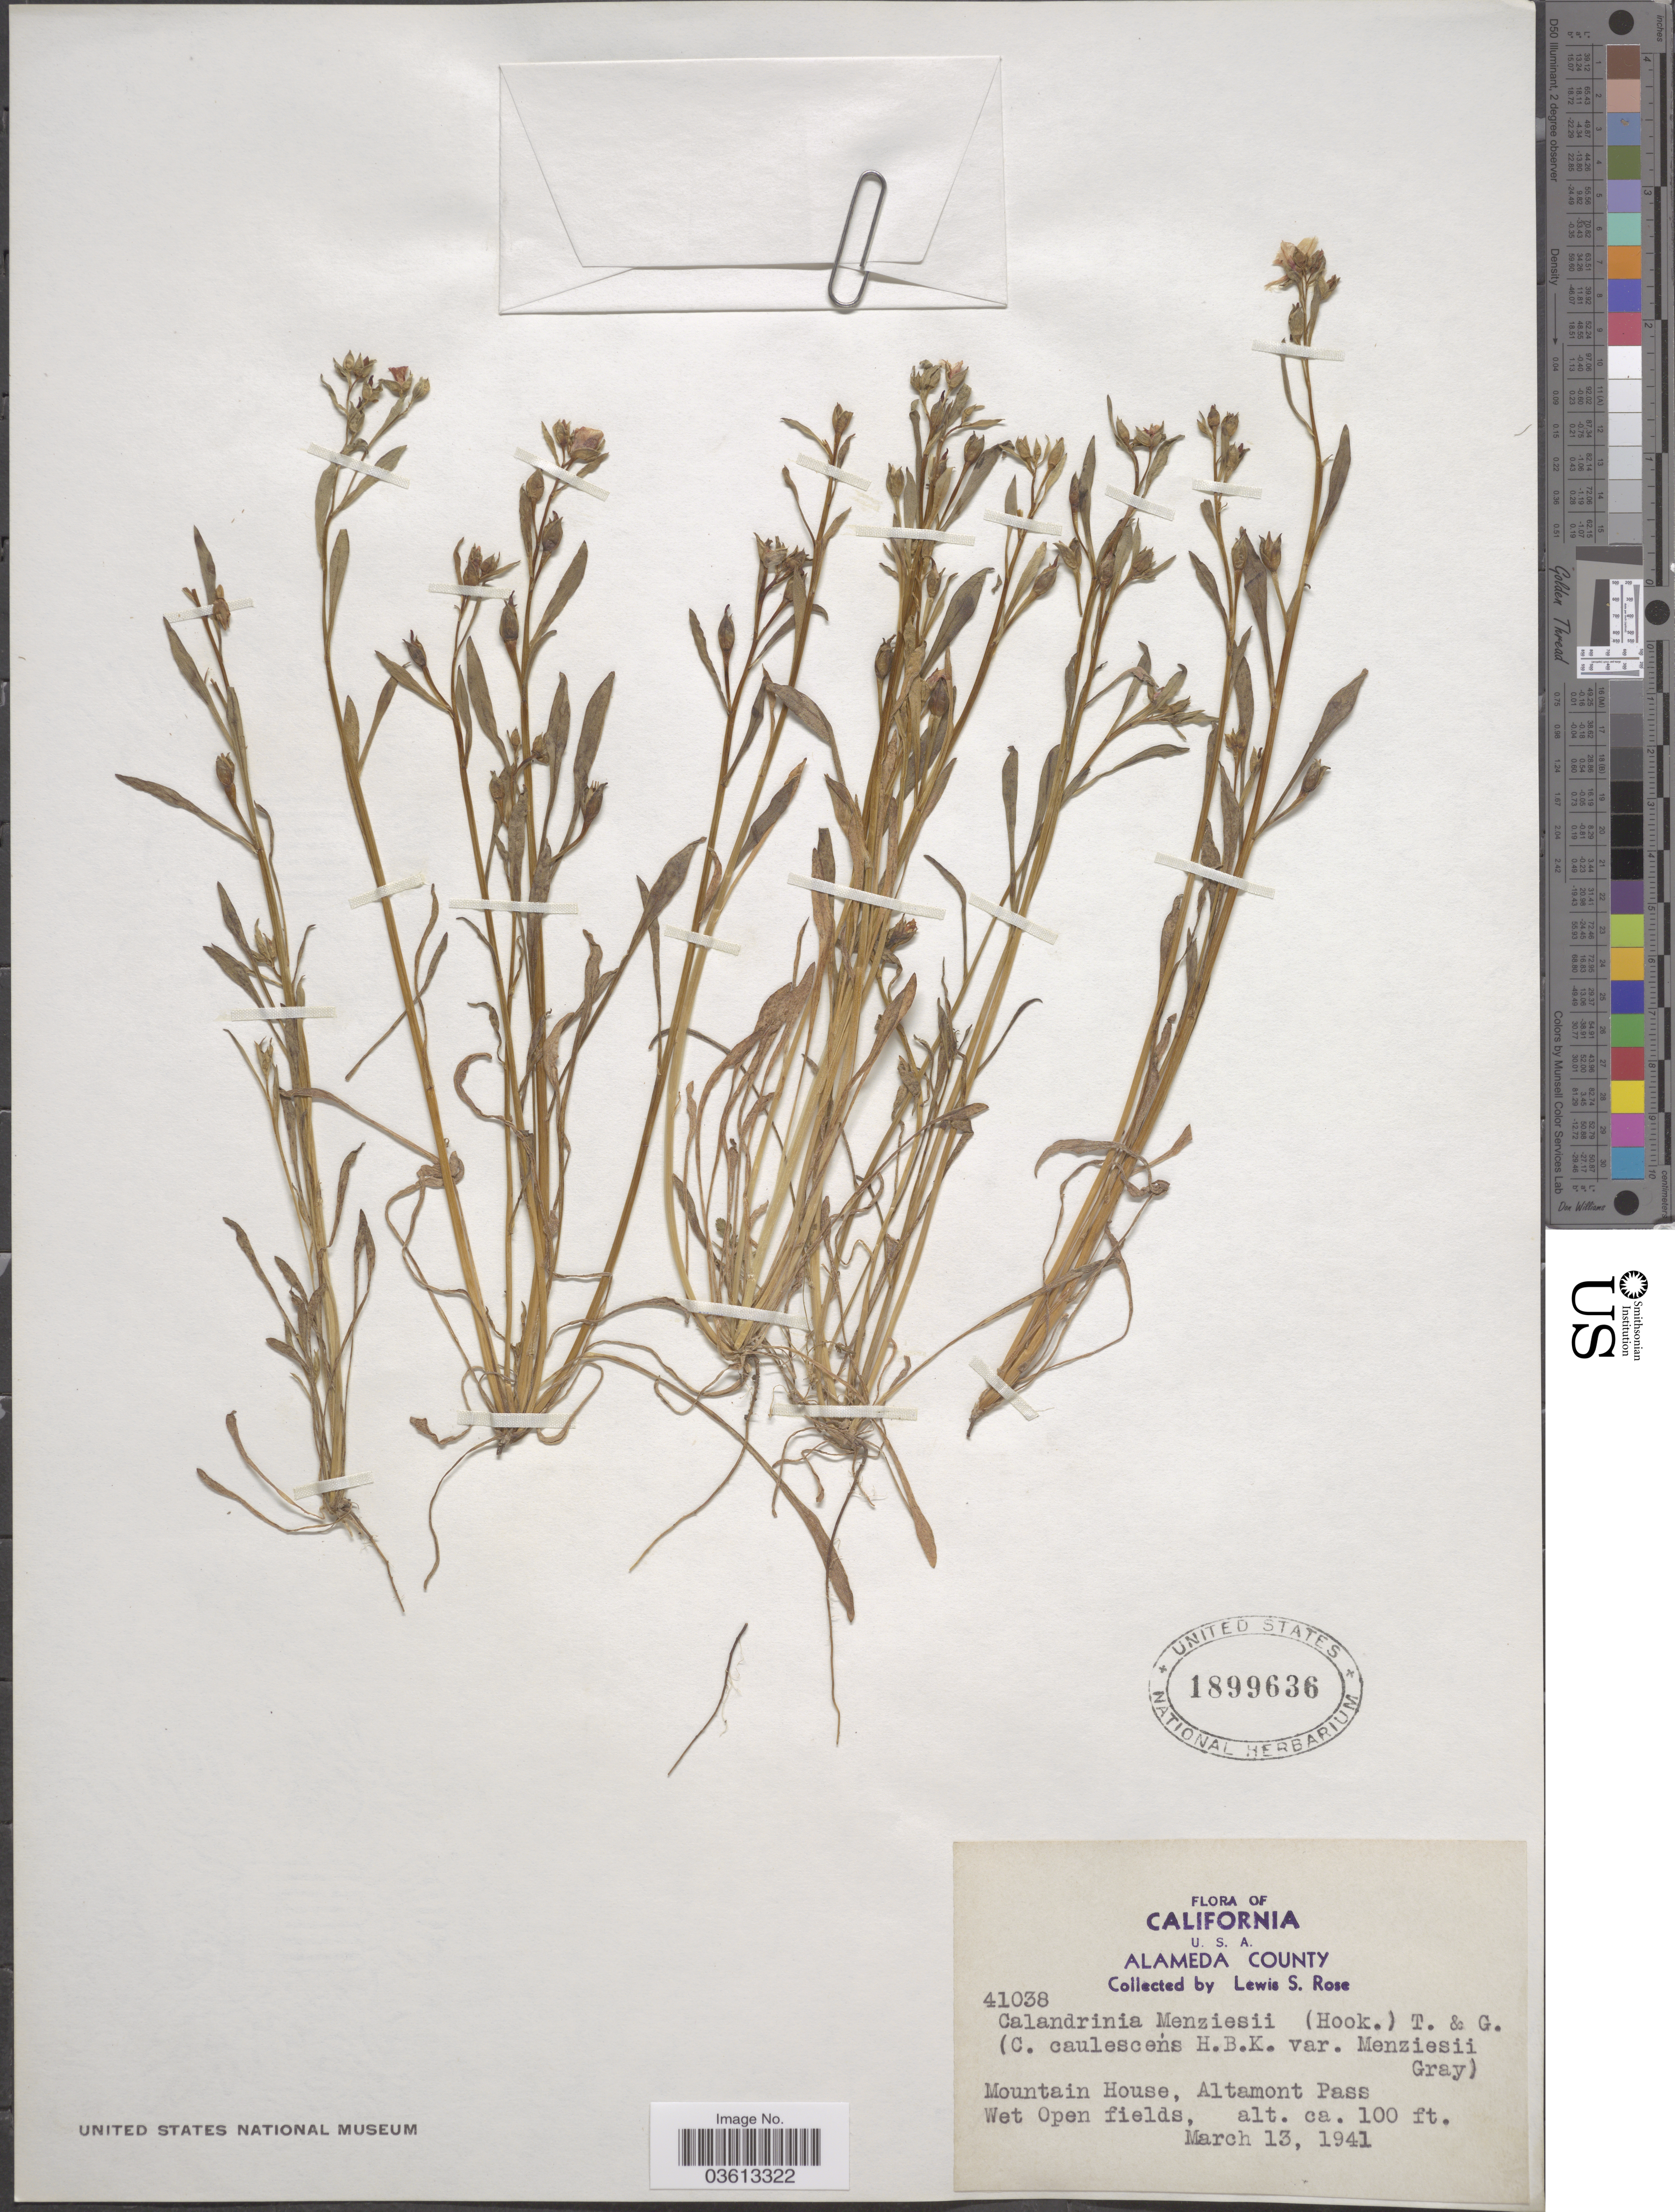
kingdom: Plantae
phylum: Tracheophyta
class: Magnoliopsida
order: Caryophyllales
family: Montiaceae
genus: Calandrinia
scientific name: Calandrinia ciliata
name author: (Ruiz & Pav.) DC.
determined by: Strong, Mark T., (BOT), Smithsonian Institution - National Museum of Natural History (UNITED STATES)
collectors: L. S. Rose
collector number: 41038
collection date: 1941-03-13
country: United States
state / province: California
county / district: Alameda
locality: Alameda County. Mountain House, Altamont Pass.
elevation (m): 30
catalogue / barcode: US 1899636